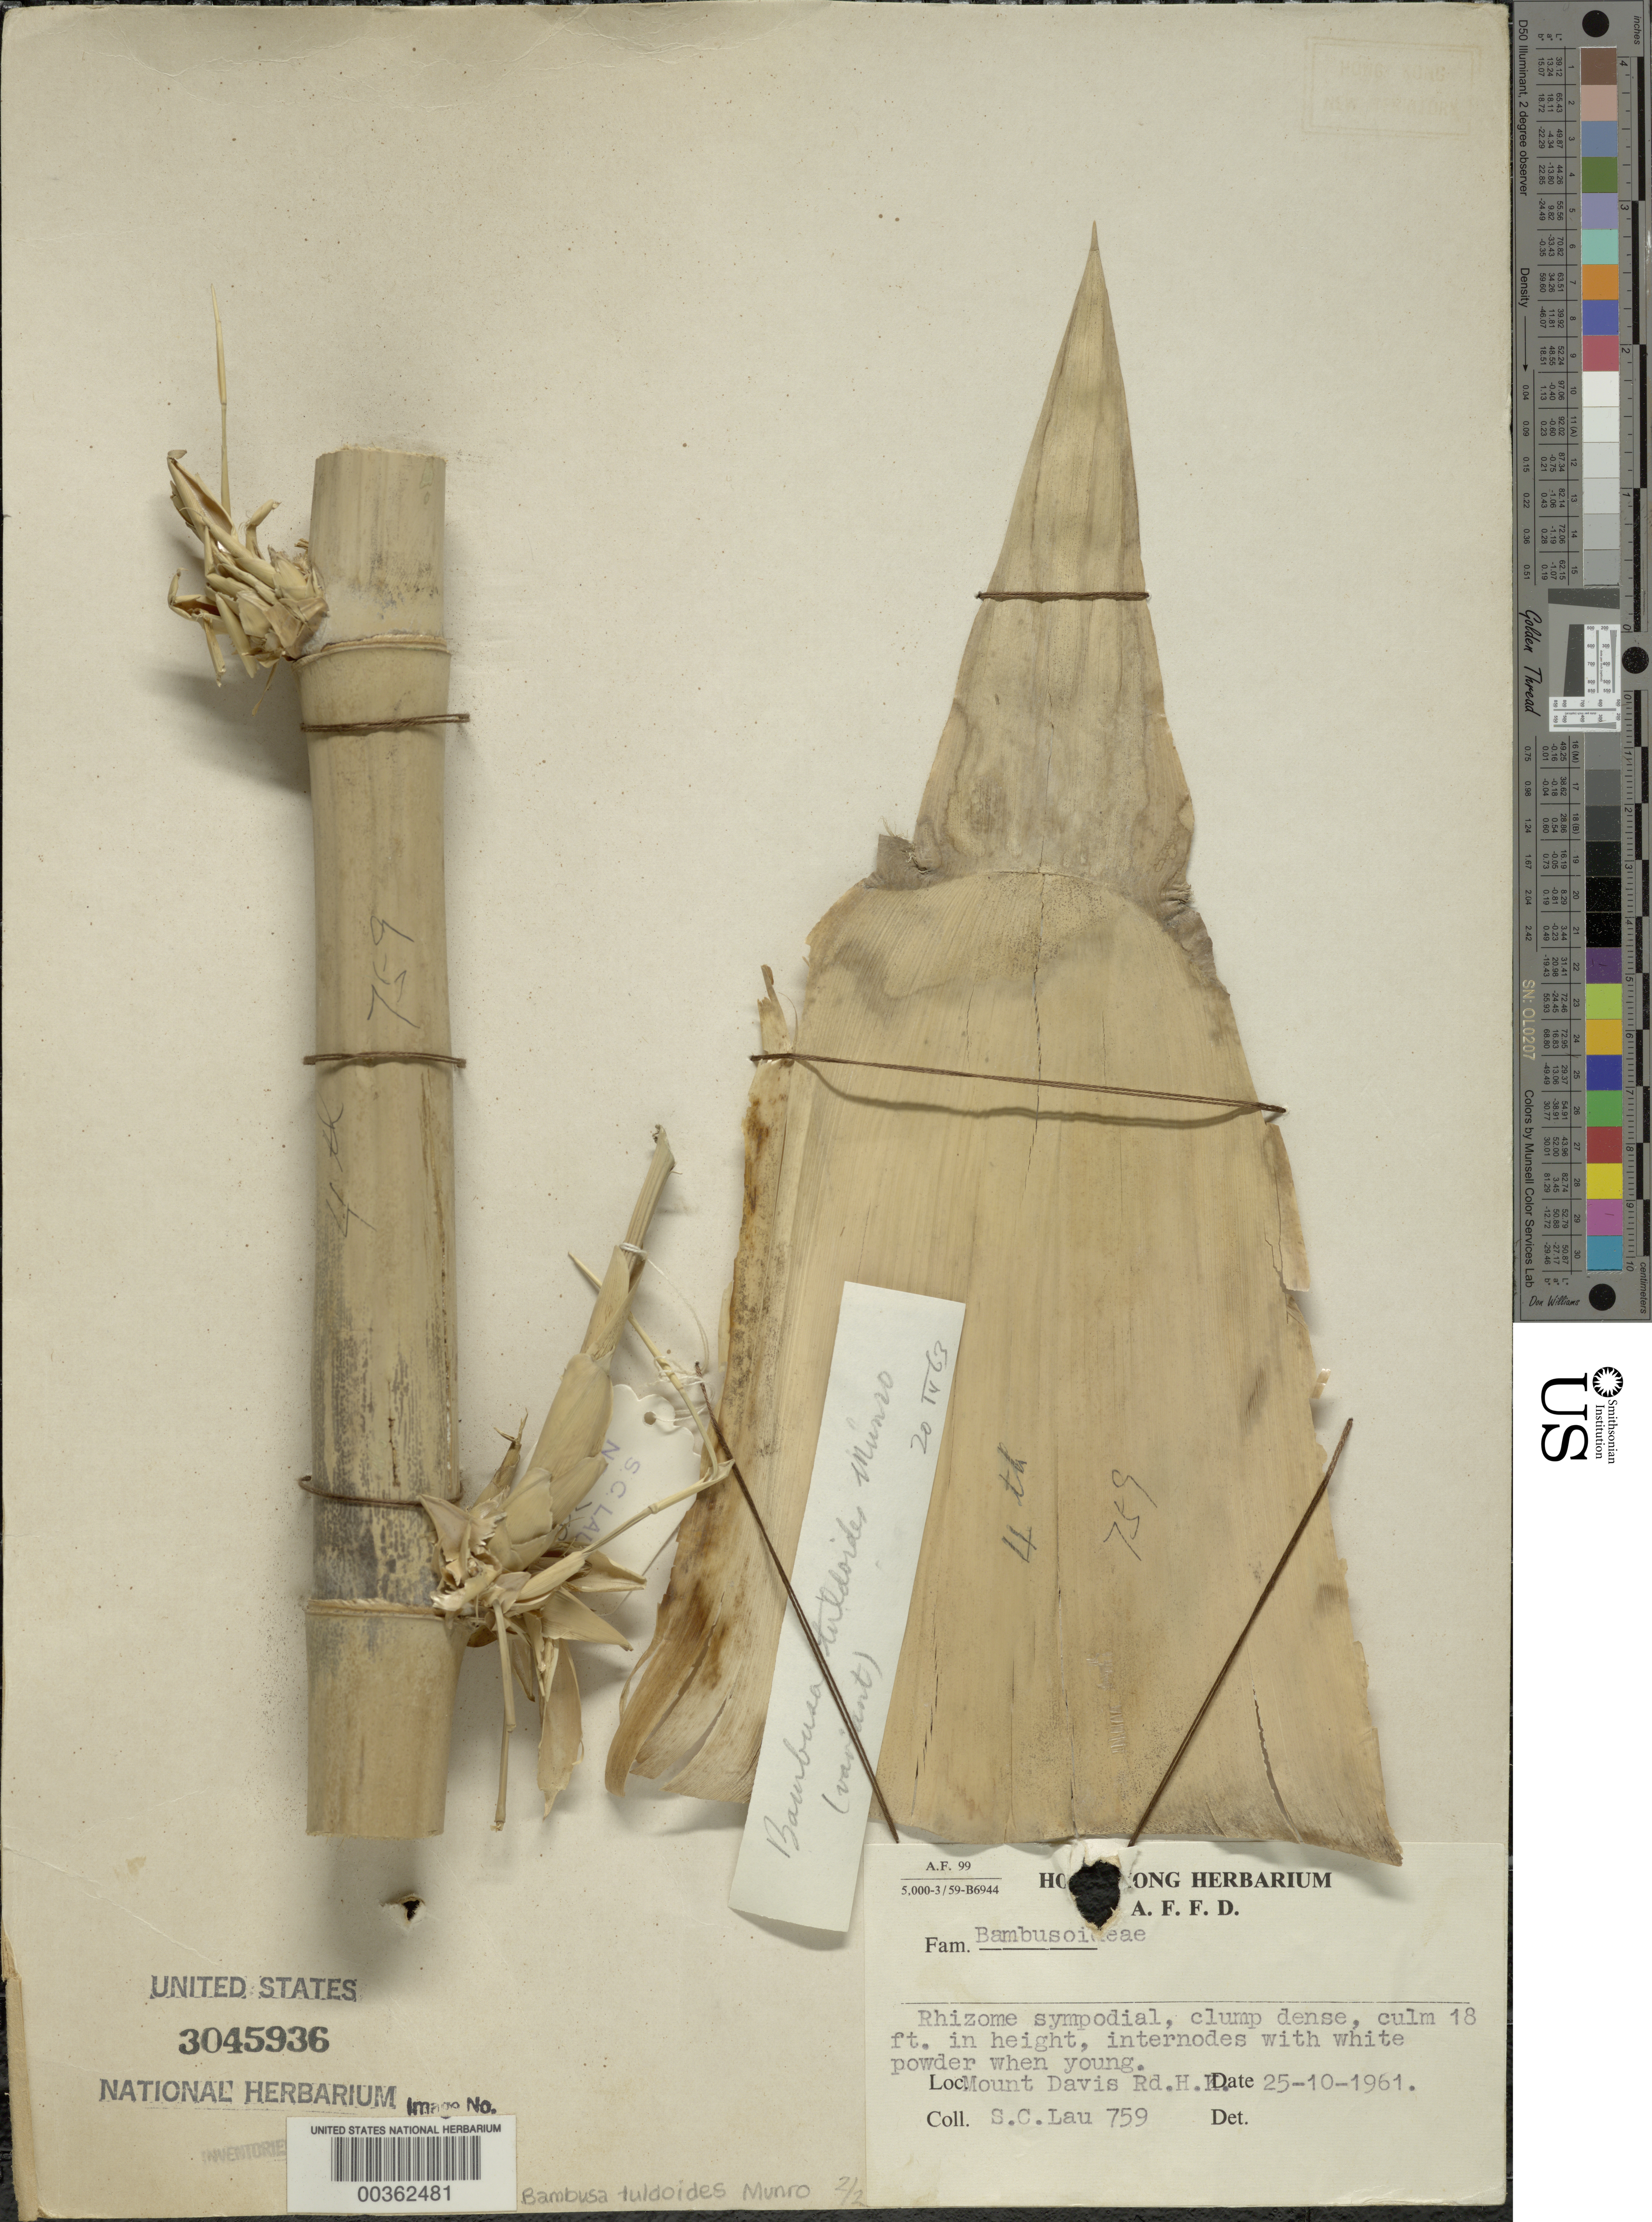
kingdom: Plantae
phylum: Tracheophyta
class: Liliopsida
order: Poales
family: Poaceae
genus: Bambusa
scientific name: Bambusa tuldoides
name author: Munro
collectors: S. C. Lau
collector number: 759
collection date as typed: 25 Oct 1961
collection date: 1961-10-25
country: China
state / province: Hong Kong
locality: Mt. davis rd., hong kong herbarium, a.f.f.d.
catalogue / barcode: US 3045936